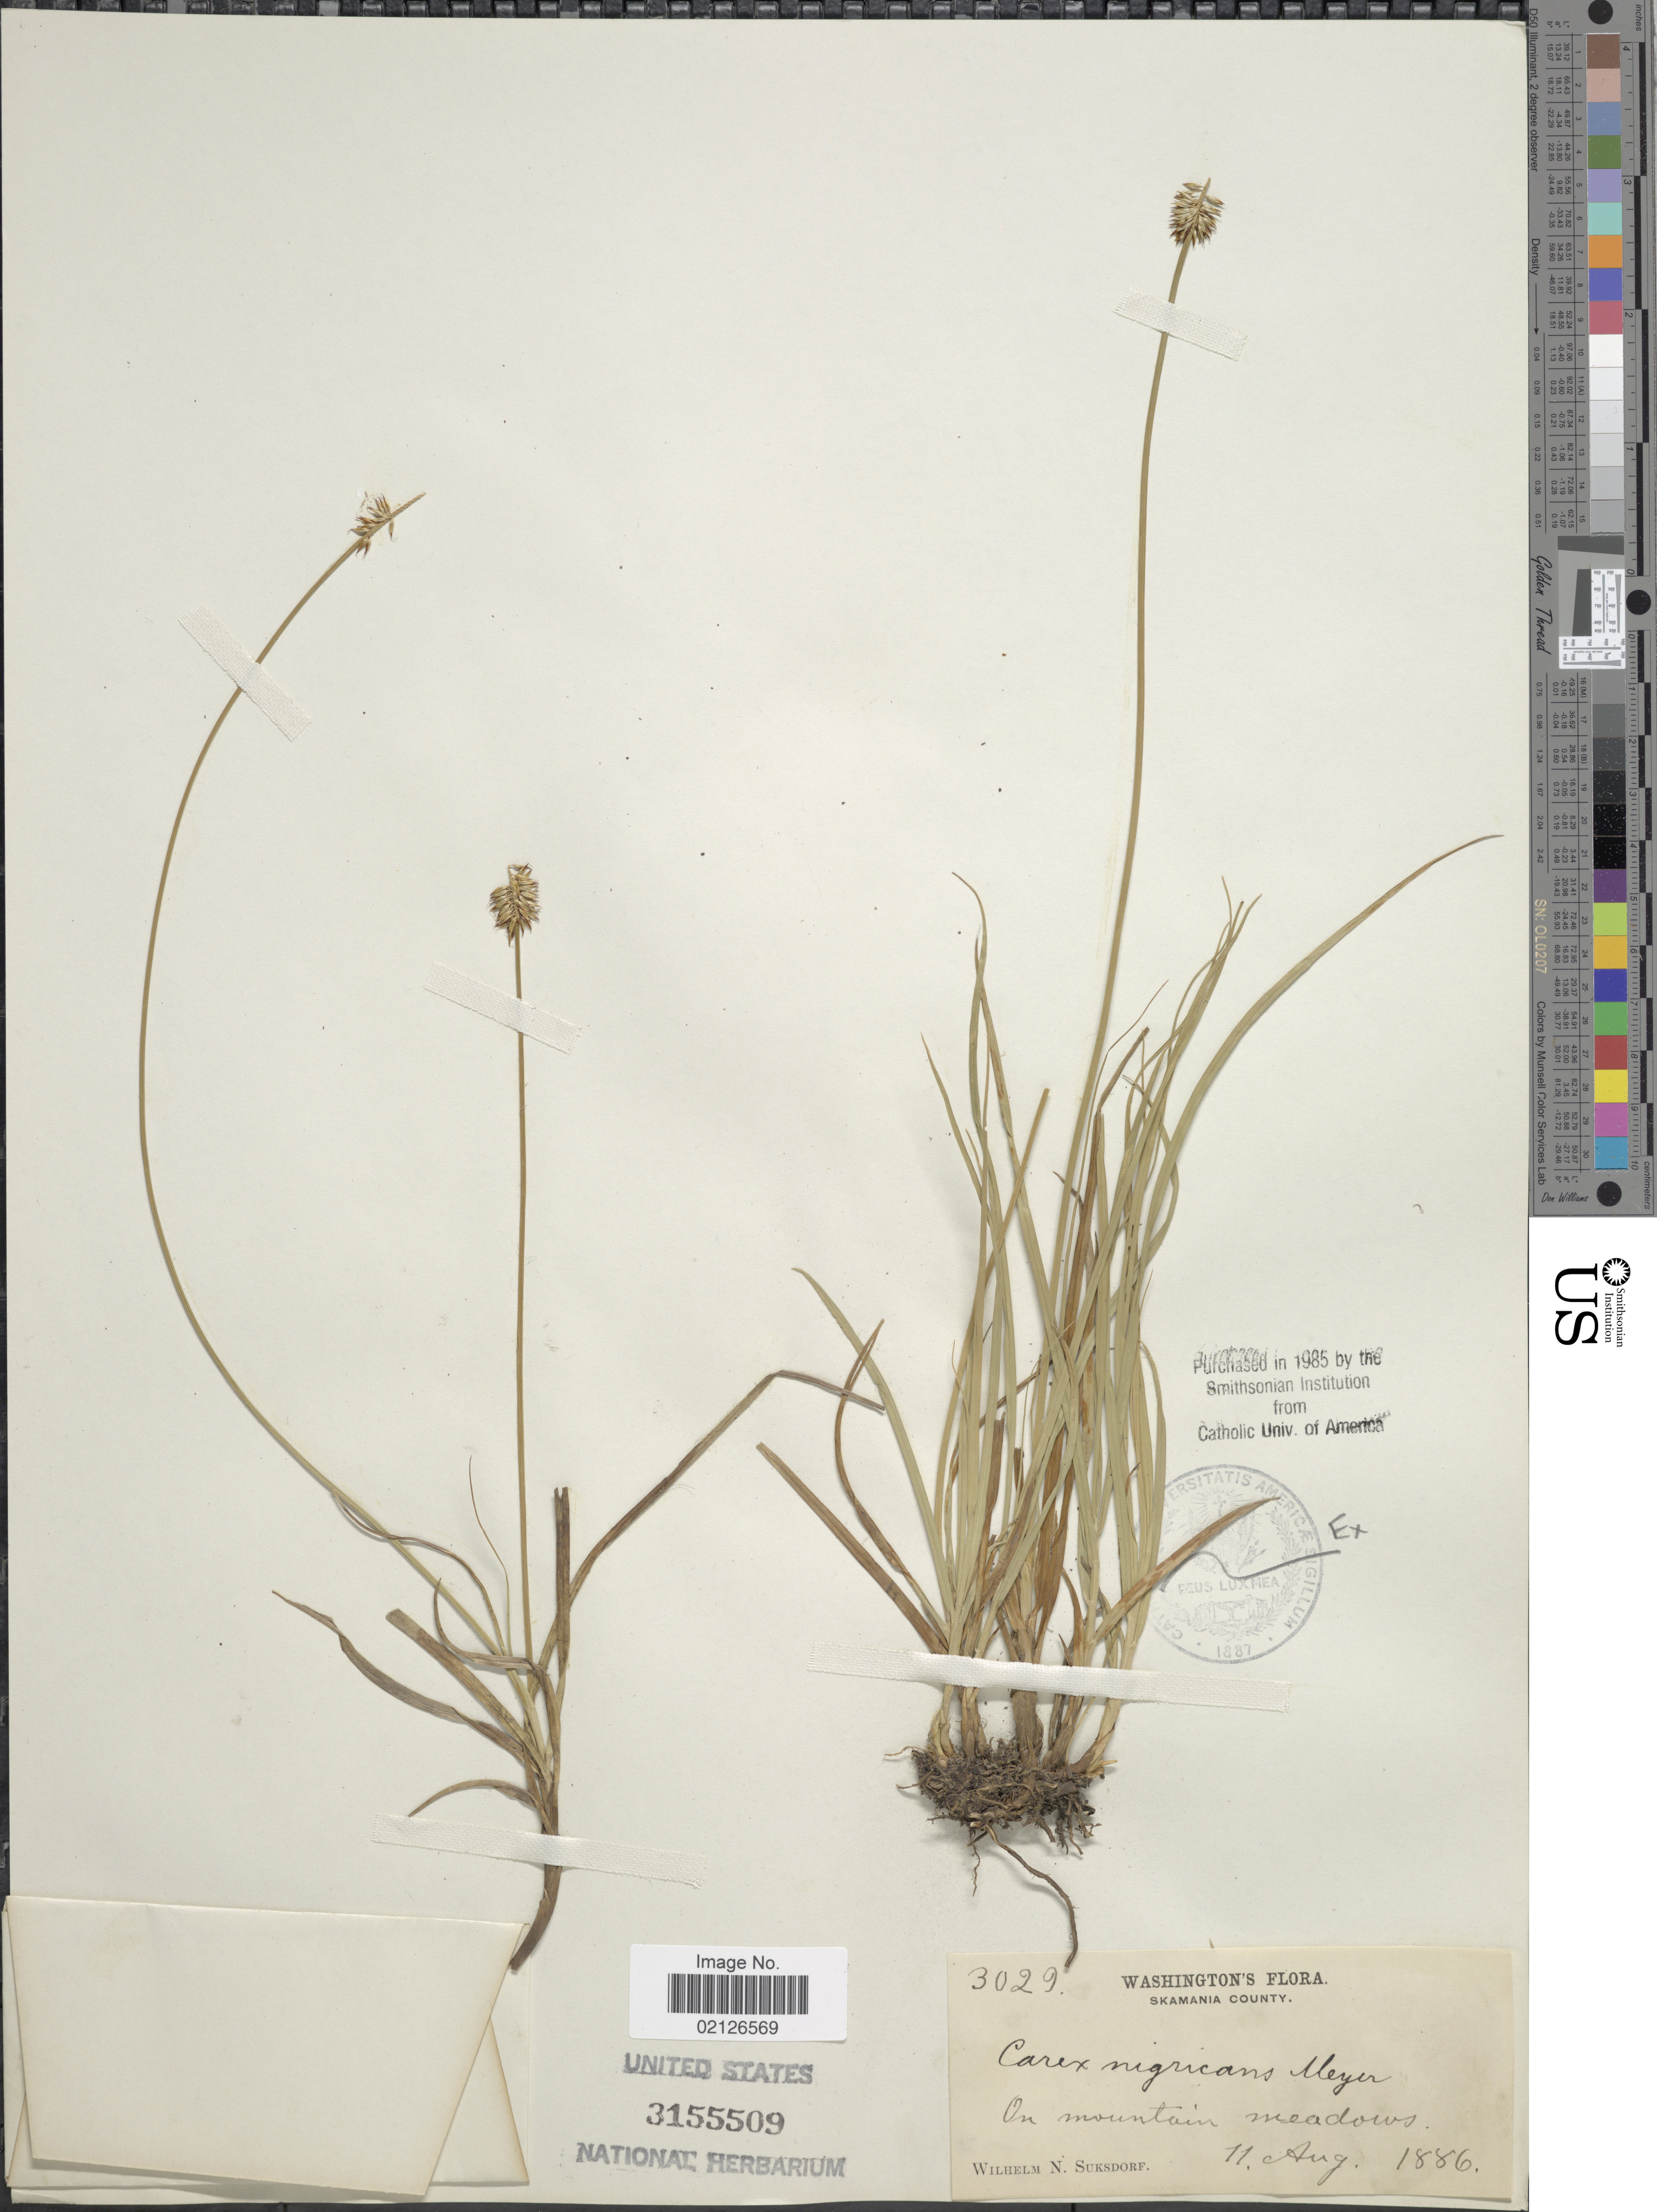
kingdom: Plantae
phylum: Tracheophyta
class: Liliopsida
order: Poales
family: Cyperaceae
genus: Carex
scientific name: Carex nigricans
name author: C.A. Mey.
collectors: W. N. Suksdorf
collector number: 3029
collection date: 1886-08-11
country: United States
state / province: Washington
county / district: Skamania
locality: Skamania County, on mountain meadows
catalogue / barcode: US 3155509